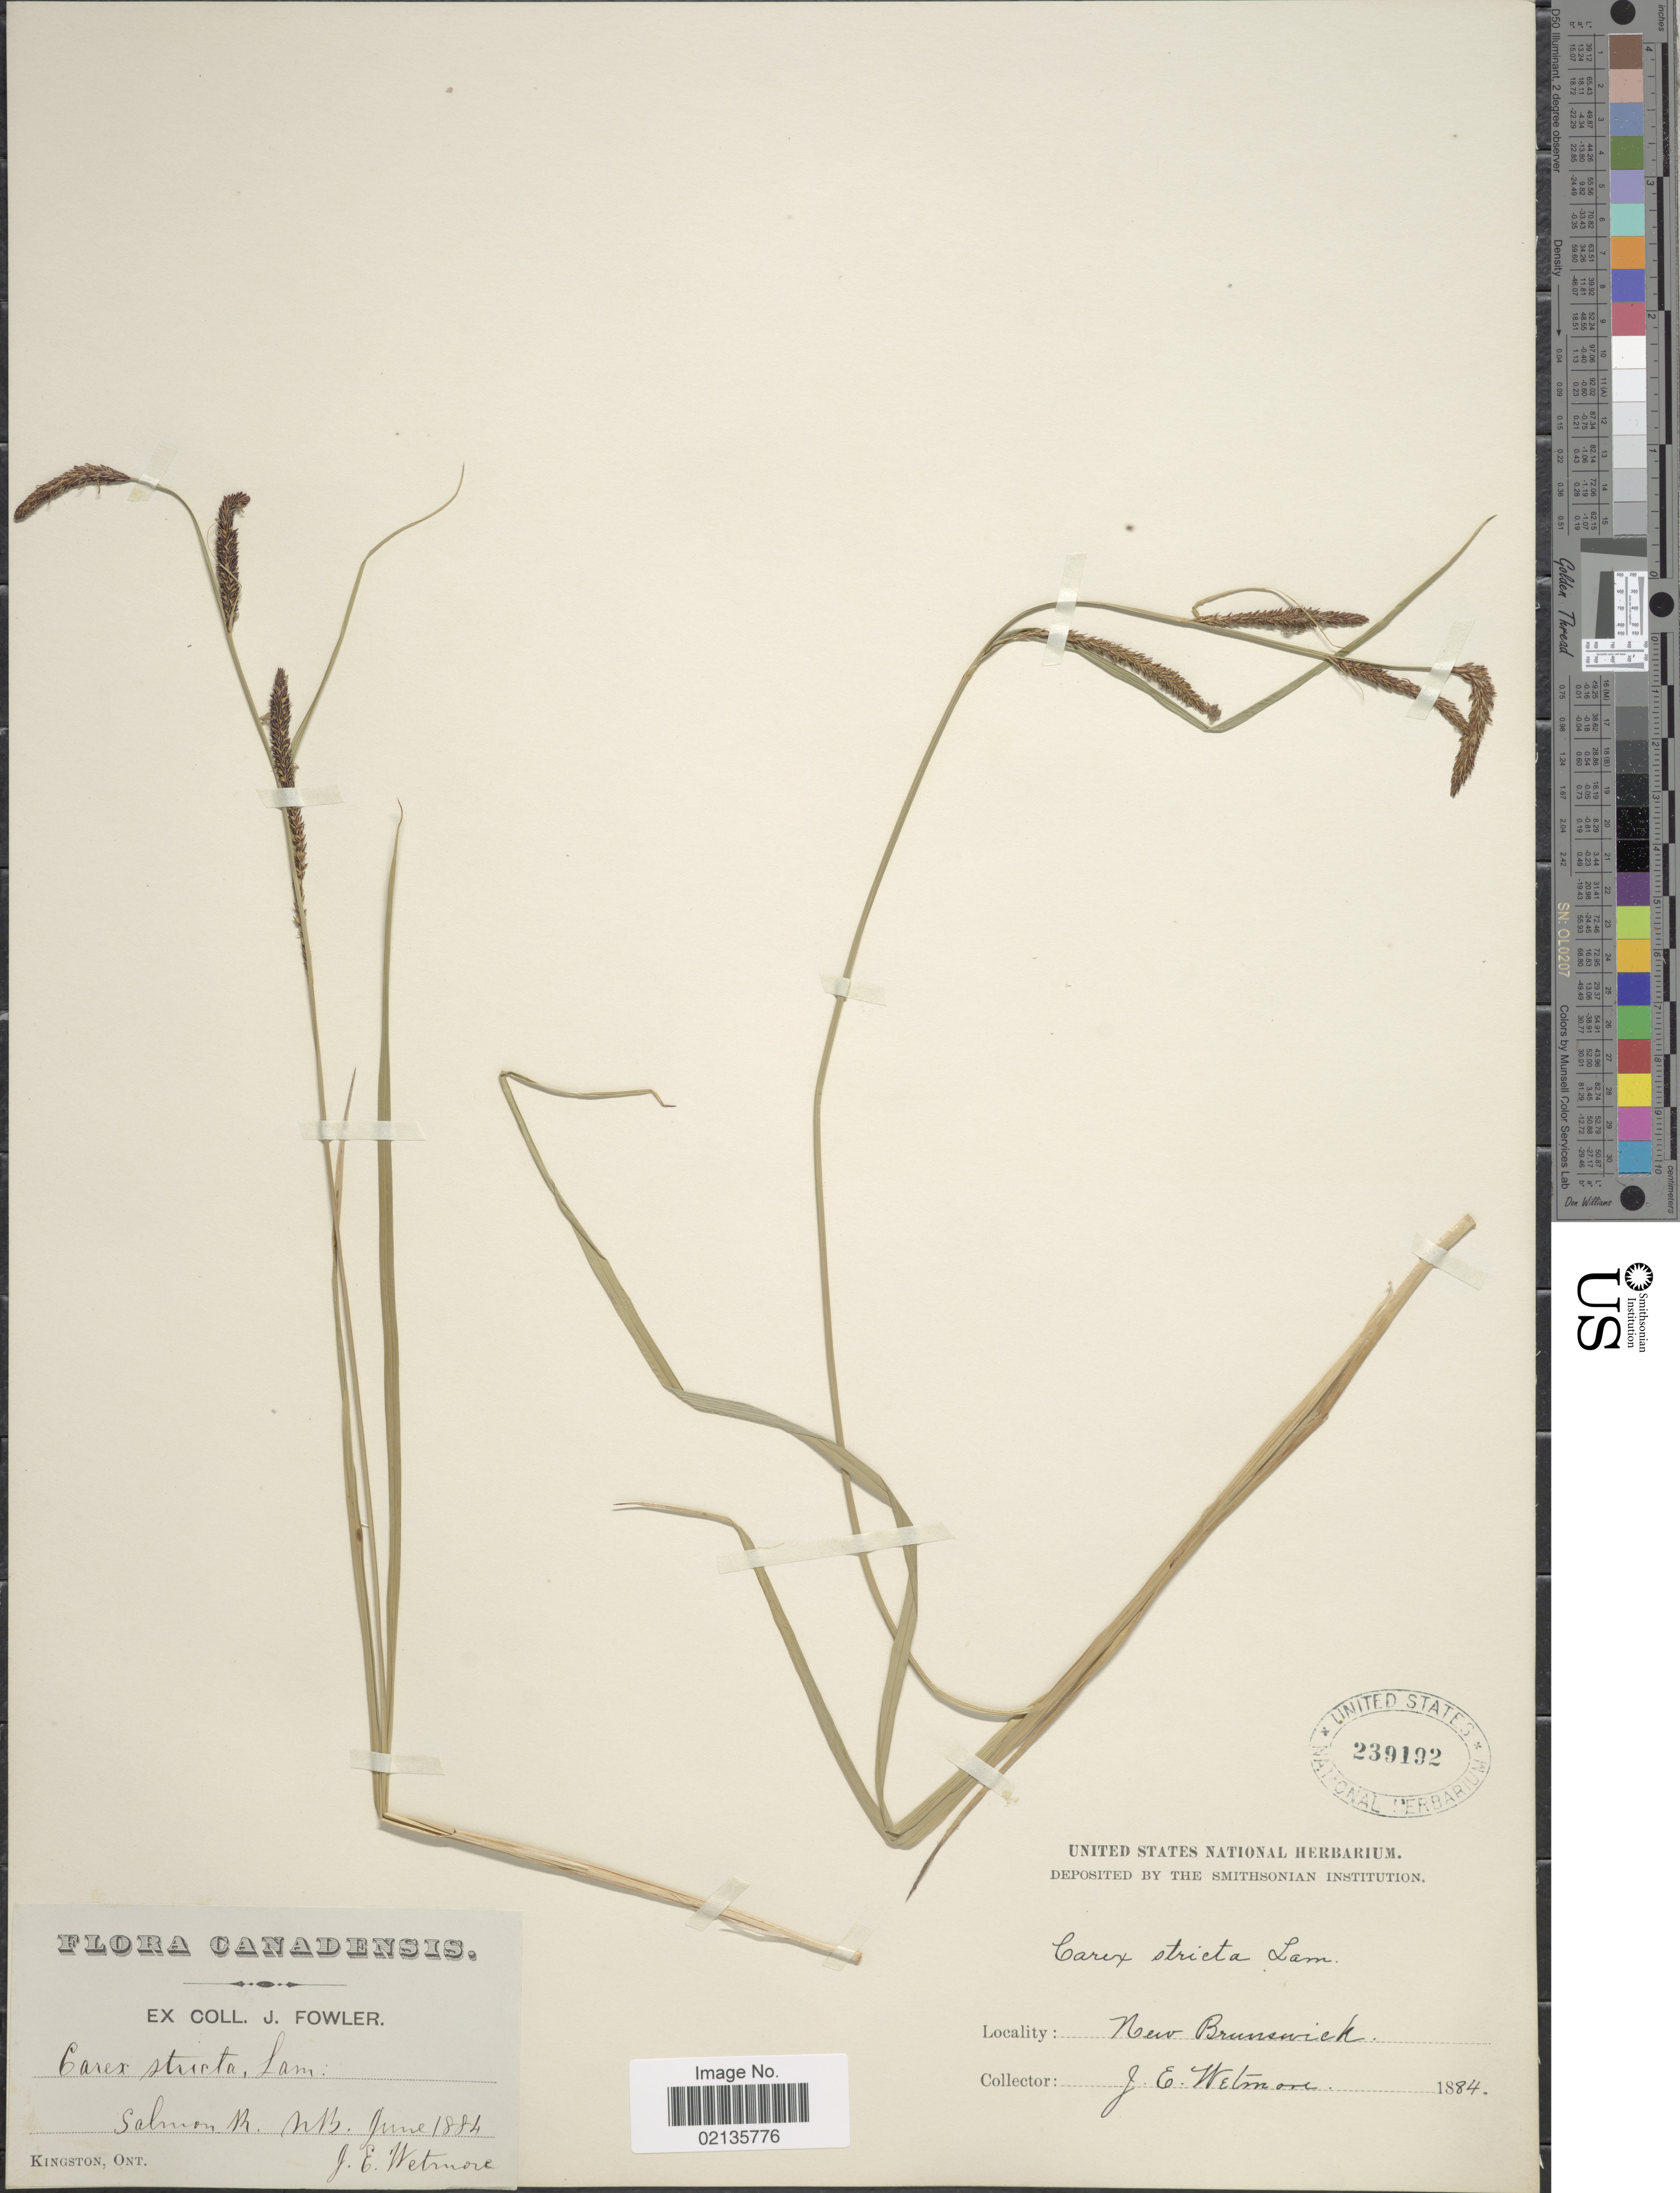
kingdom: Plantae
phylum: Tracheophyta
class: Liliopsida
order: Poales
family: Cyperaceae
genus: Carex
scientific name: Carex stricta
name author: Lam.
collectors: J. Wetmore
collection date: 1884-06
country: Canada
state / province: New Brunswick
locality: Salmon R., NB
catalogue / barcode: US 239192